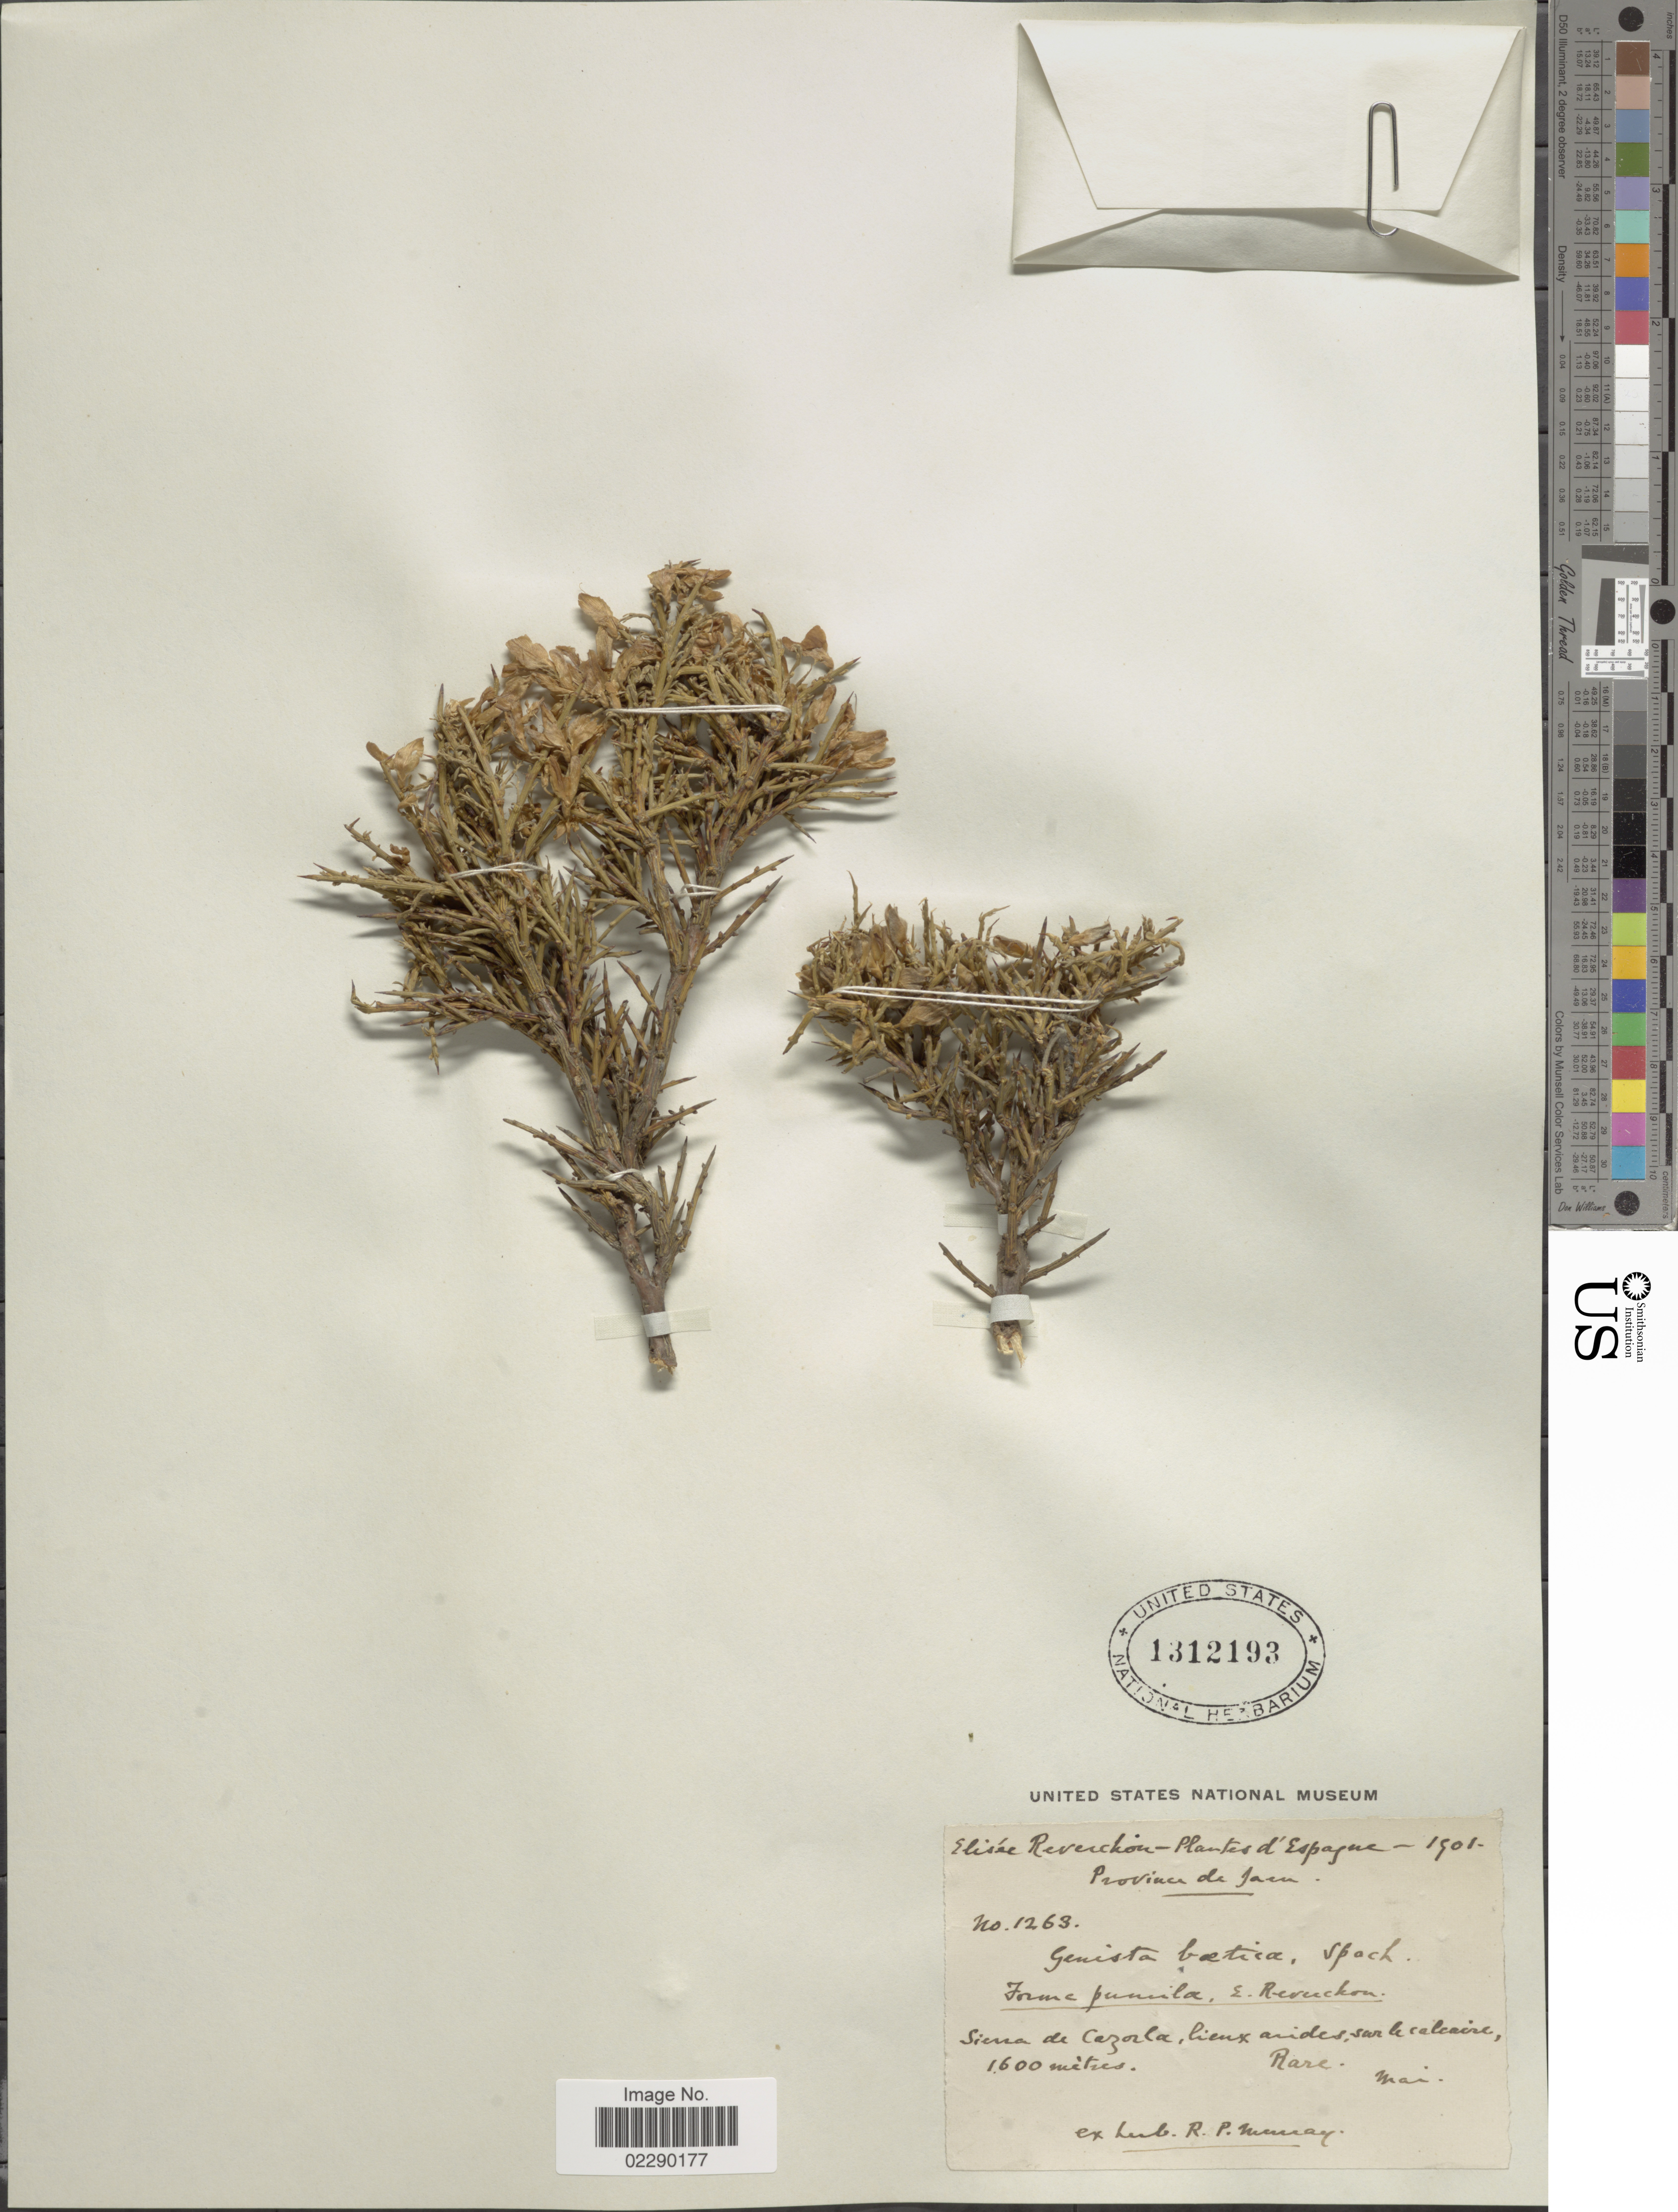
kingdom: Plantae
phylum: Tracheophyta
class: Magnoliopsida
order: Fabales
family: Fabaceae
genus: Genista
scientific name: Genista baetica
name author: Spach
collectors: E. Reverchon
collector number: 1263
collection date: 1901-05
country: Spain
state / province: Andalucia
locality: Province de Jaen, Sierra de Cazorla, Espagne.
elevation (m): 1600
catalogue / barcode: US 1312193